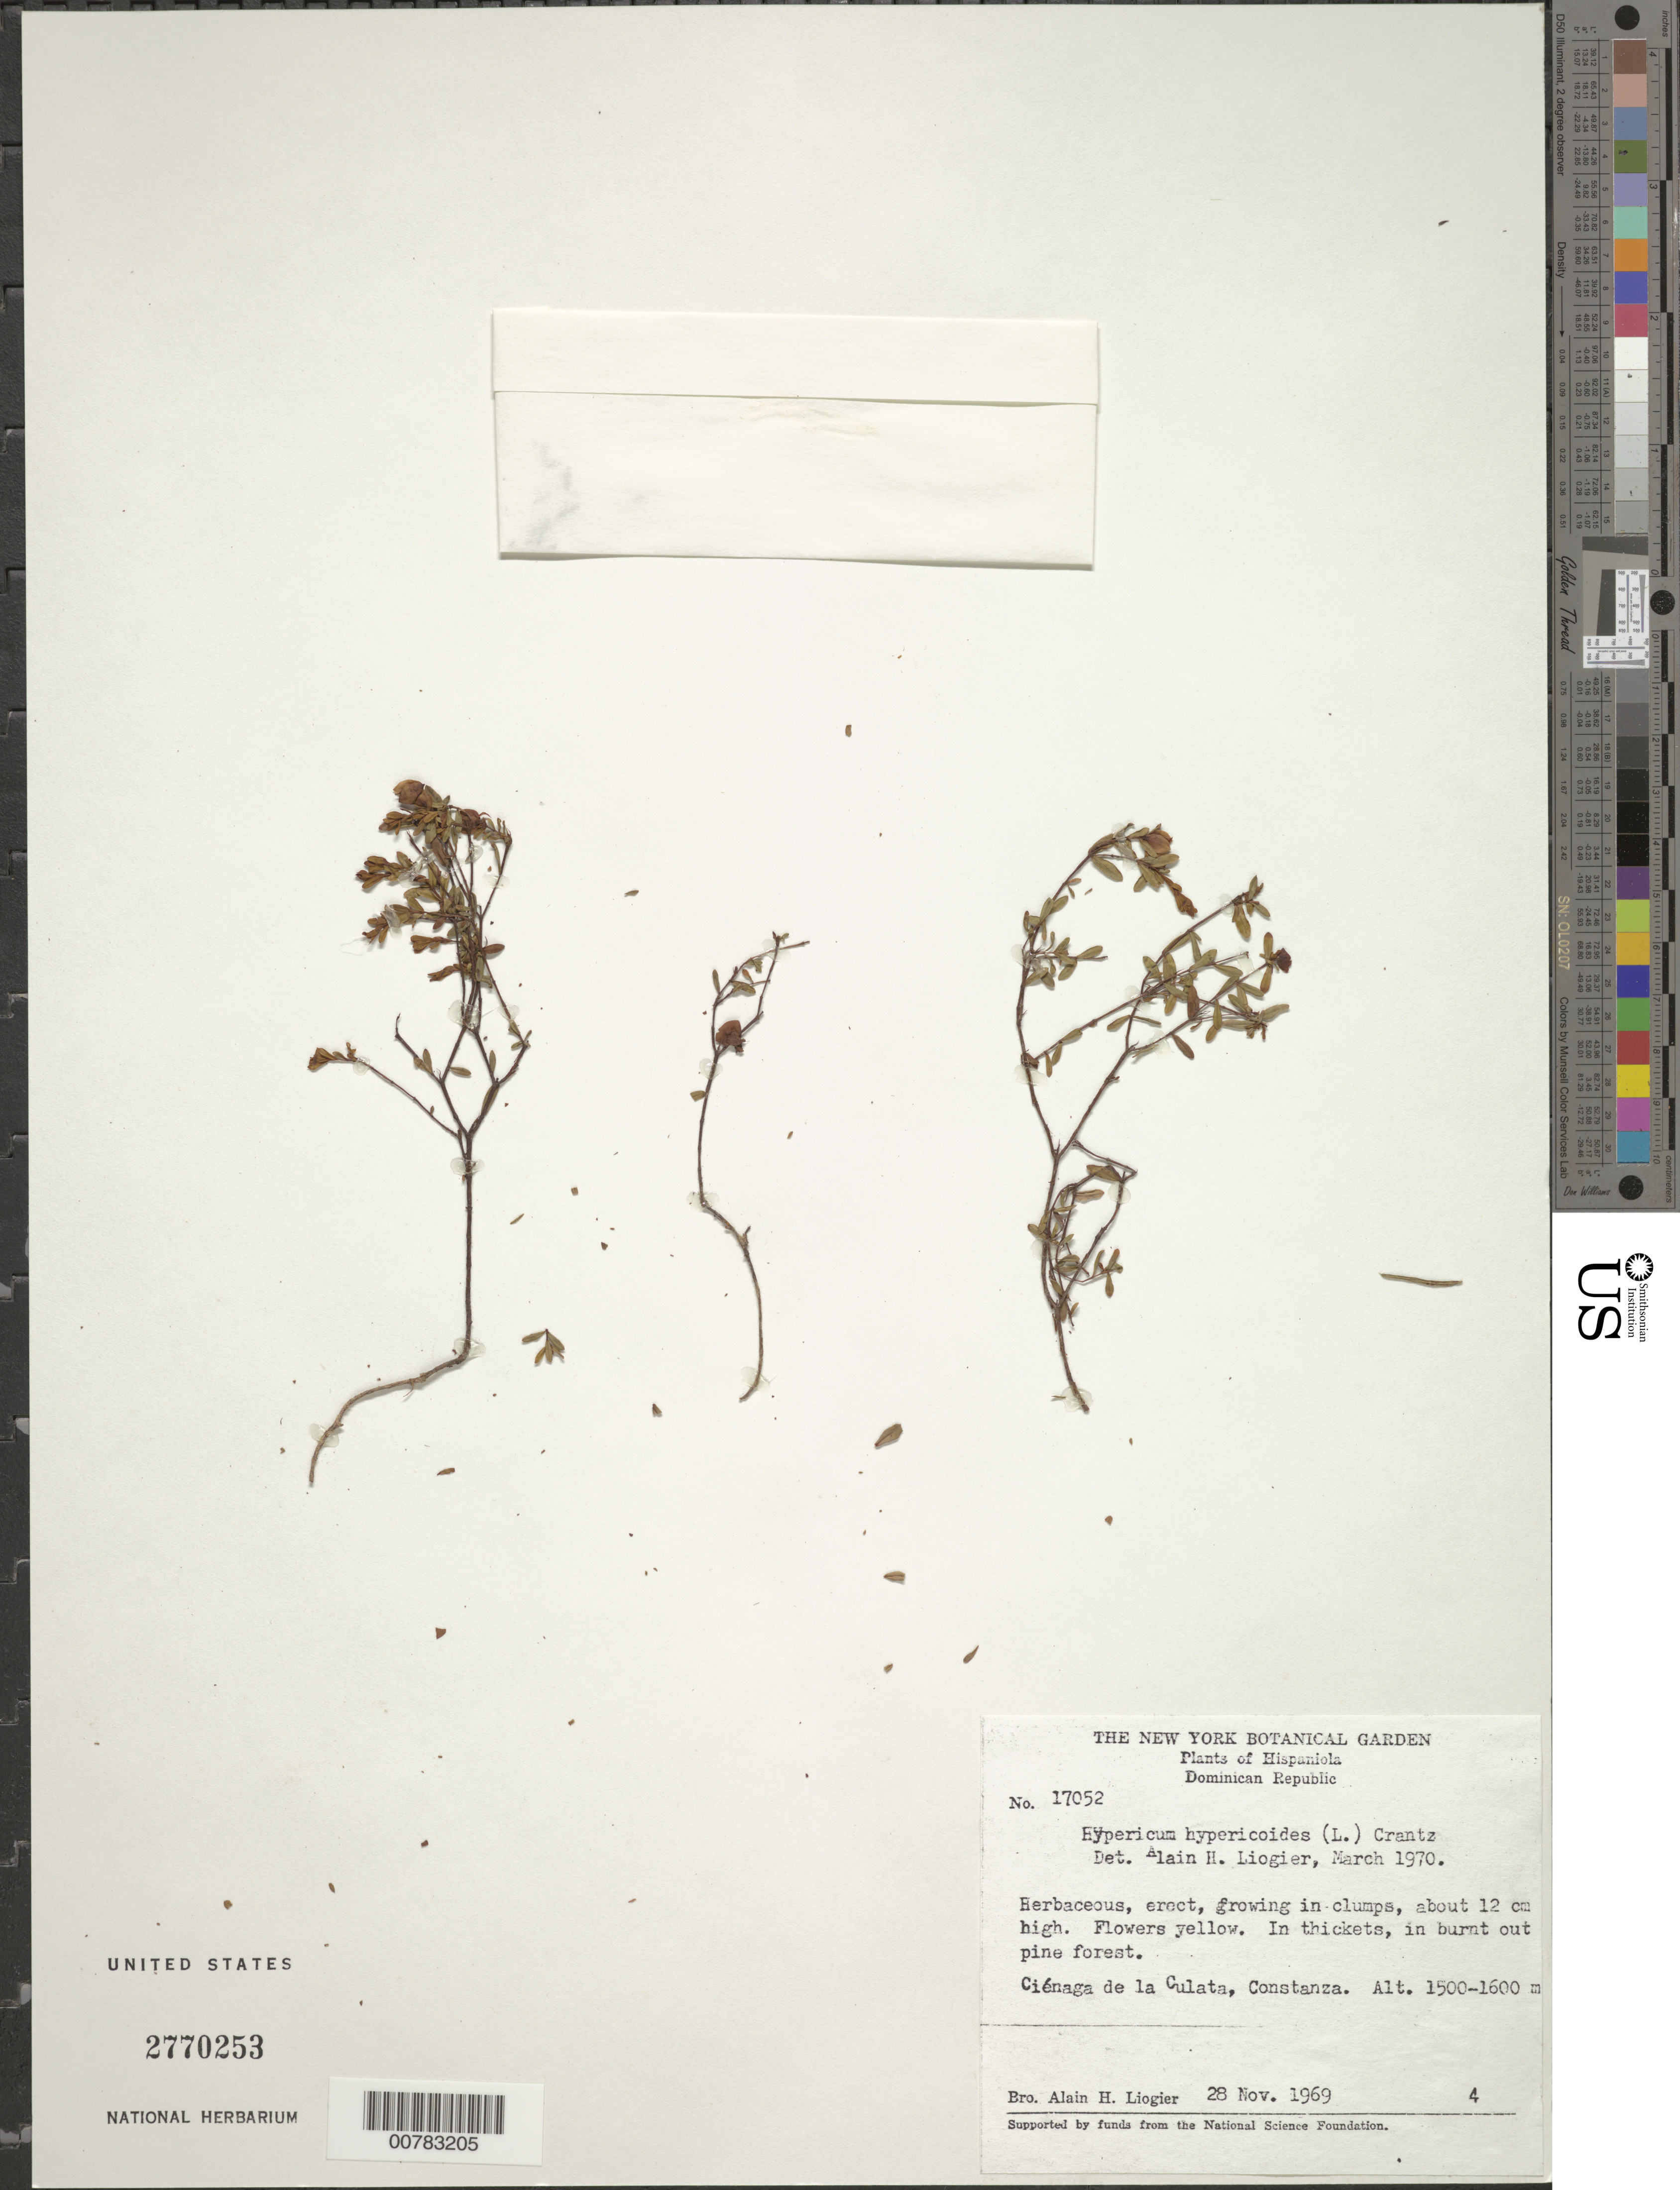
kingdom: Plantae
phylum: Tracheophyta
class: Magnoliopsida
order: Malpighiales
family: Hypericaceae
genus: Hypericum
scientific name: Hypericum hypericoides subsp. prostratum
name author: N. Robson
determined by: Robson, N. K. B.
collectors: A. H. Liogier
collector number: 17052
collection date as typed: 28 Nov 1969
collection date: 1969-11-28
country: Dominican Republic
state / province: La Vega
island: Hispaniola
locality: Constanza, Ciénaga de la Culata.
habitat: In thickets, in burnt out pine forest.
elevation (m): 1500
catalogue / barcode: US 2770253